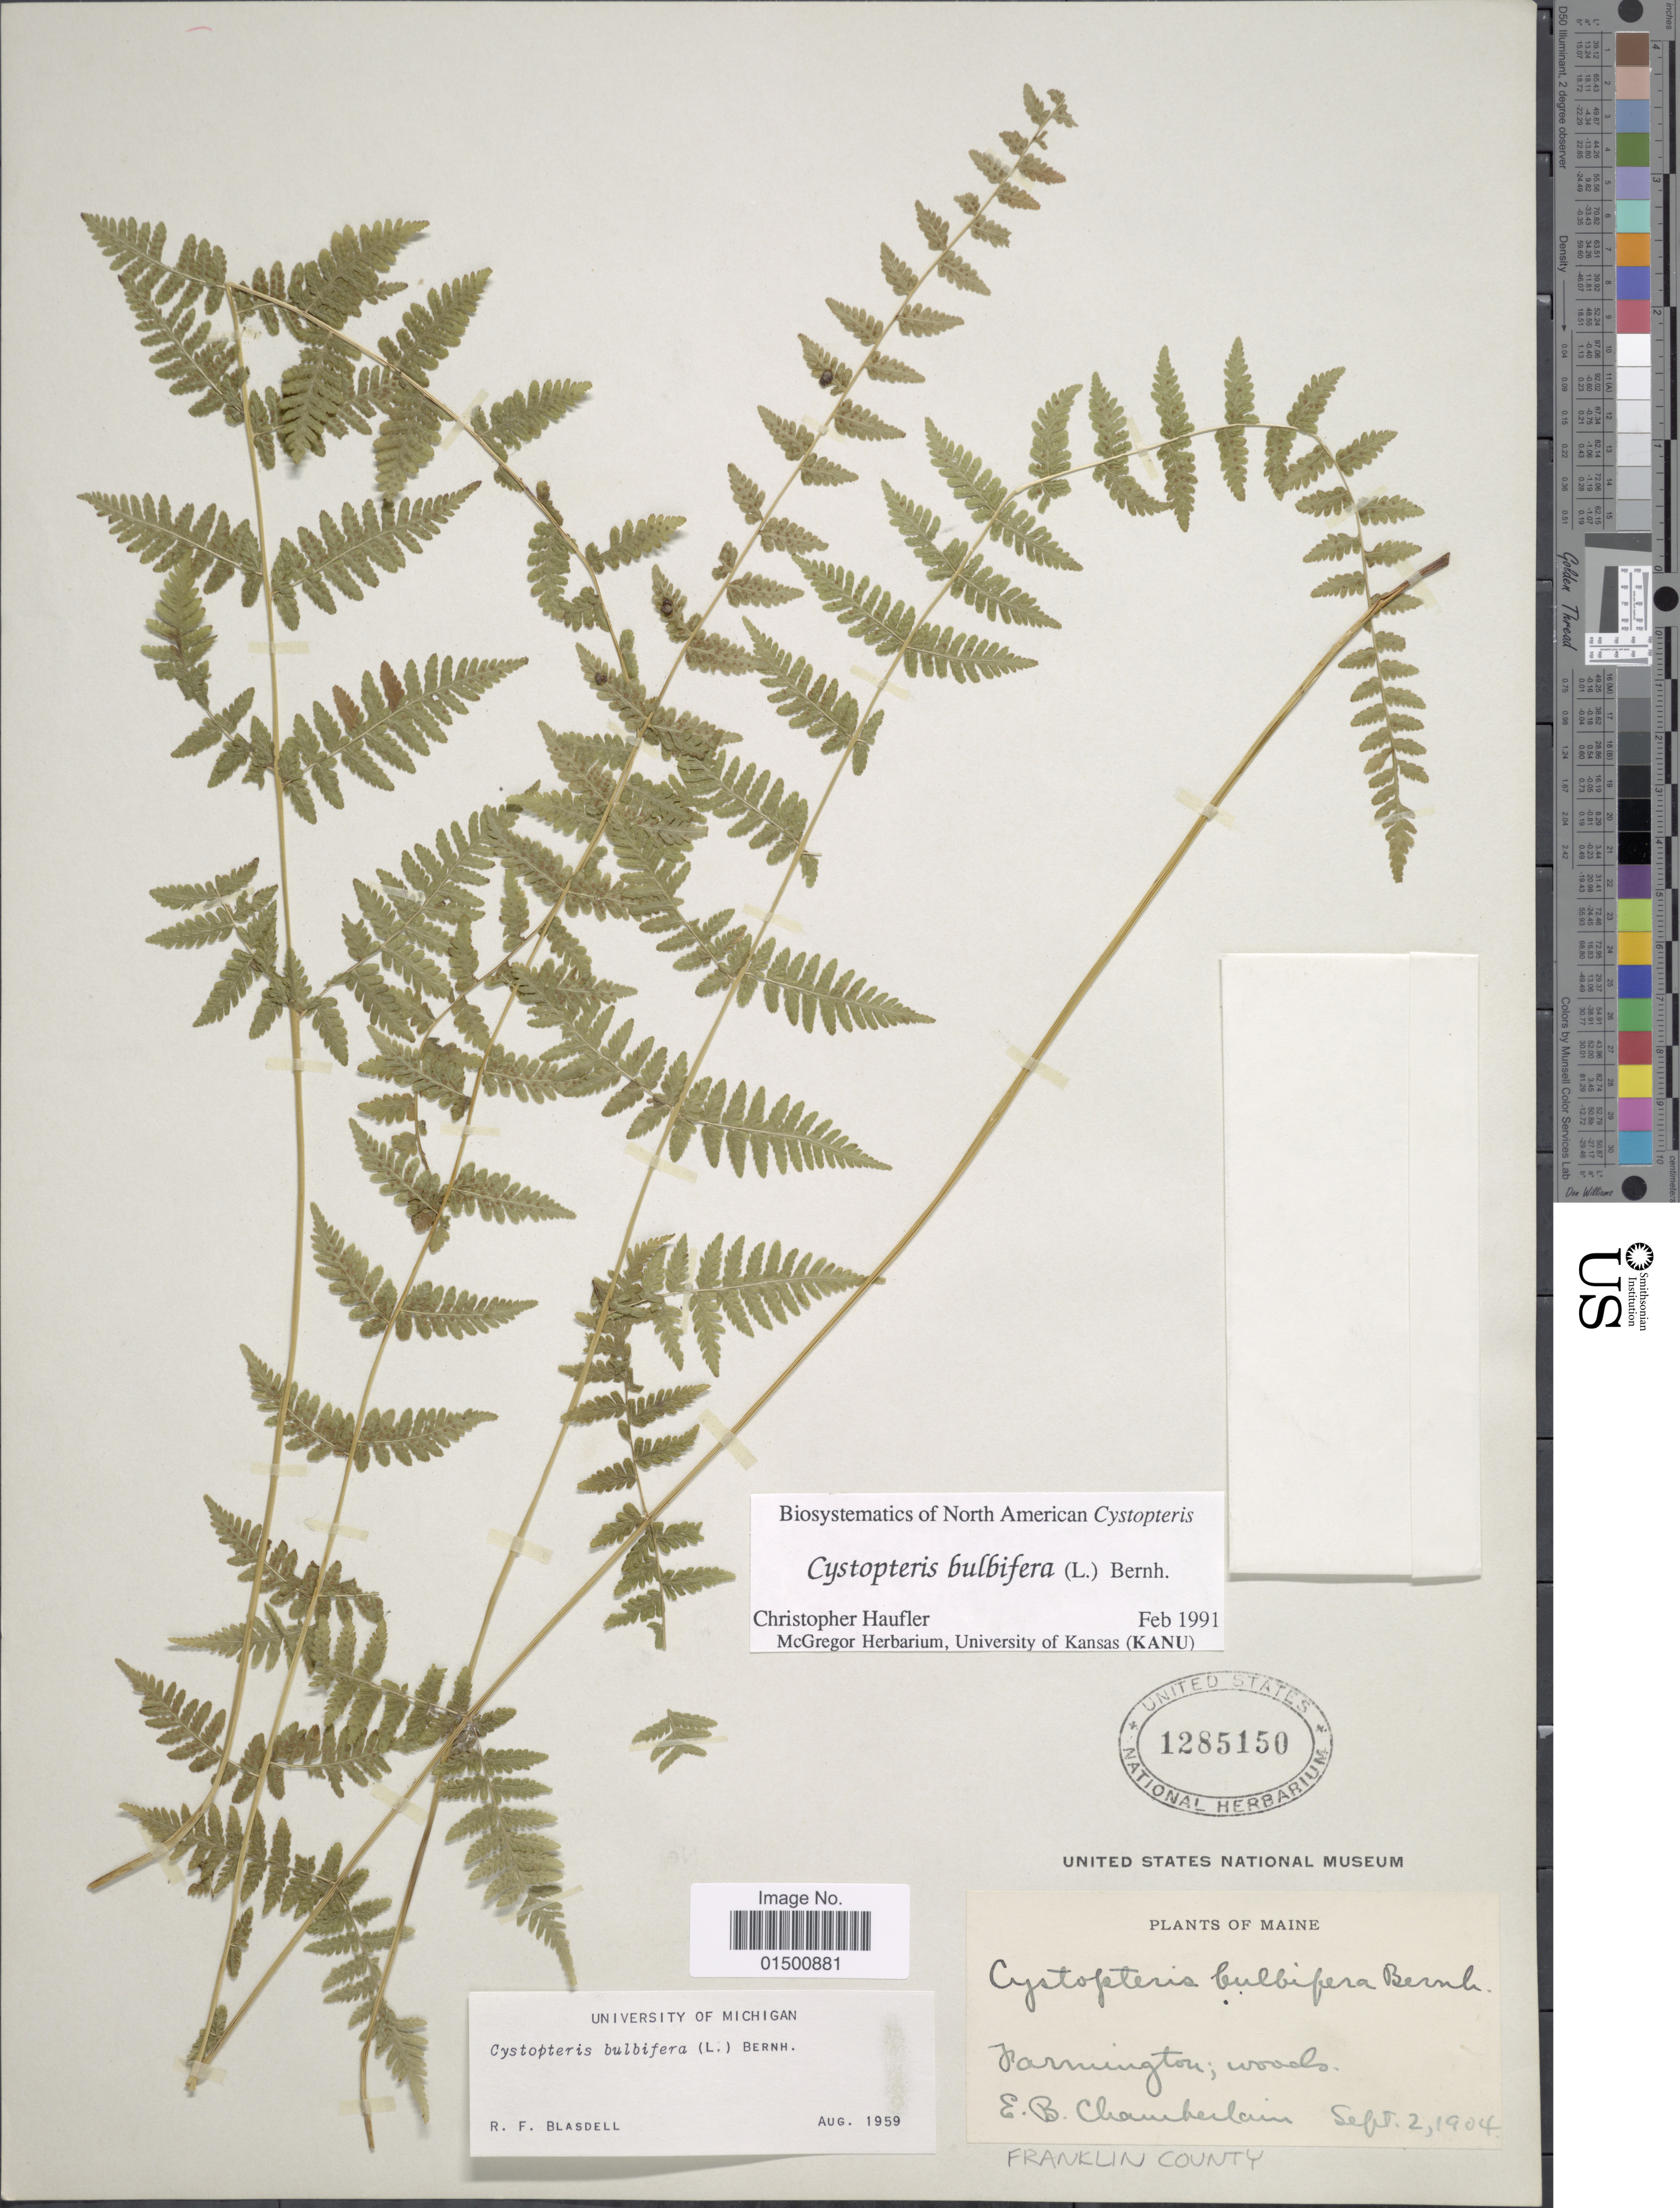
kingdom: Plantae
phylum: Tracheophyta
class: Polypodiopsida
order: Polypodiales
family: Cystopteridaceae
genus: Cystopteris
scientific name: Cystopteris bulbifera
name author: (L.) Bernh.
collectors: E. Chamberlain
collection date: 1904-09-02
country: United States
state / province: Maine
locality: Jarrington; woods, Franklin County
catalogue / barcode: US 1285150